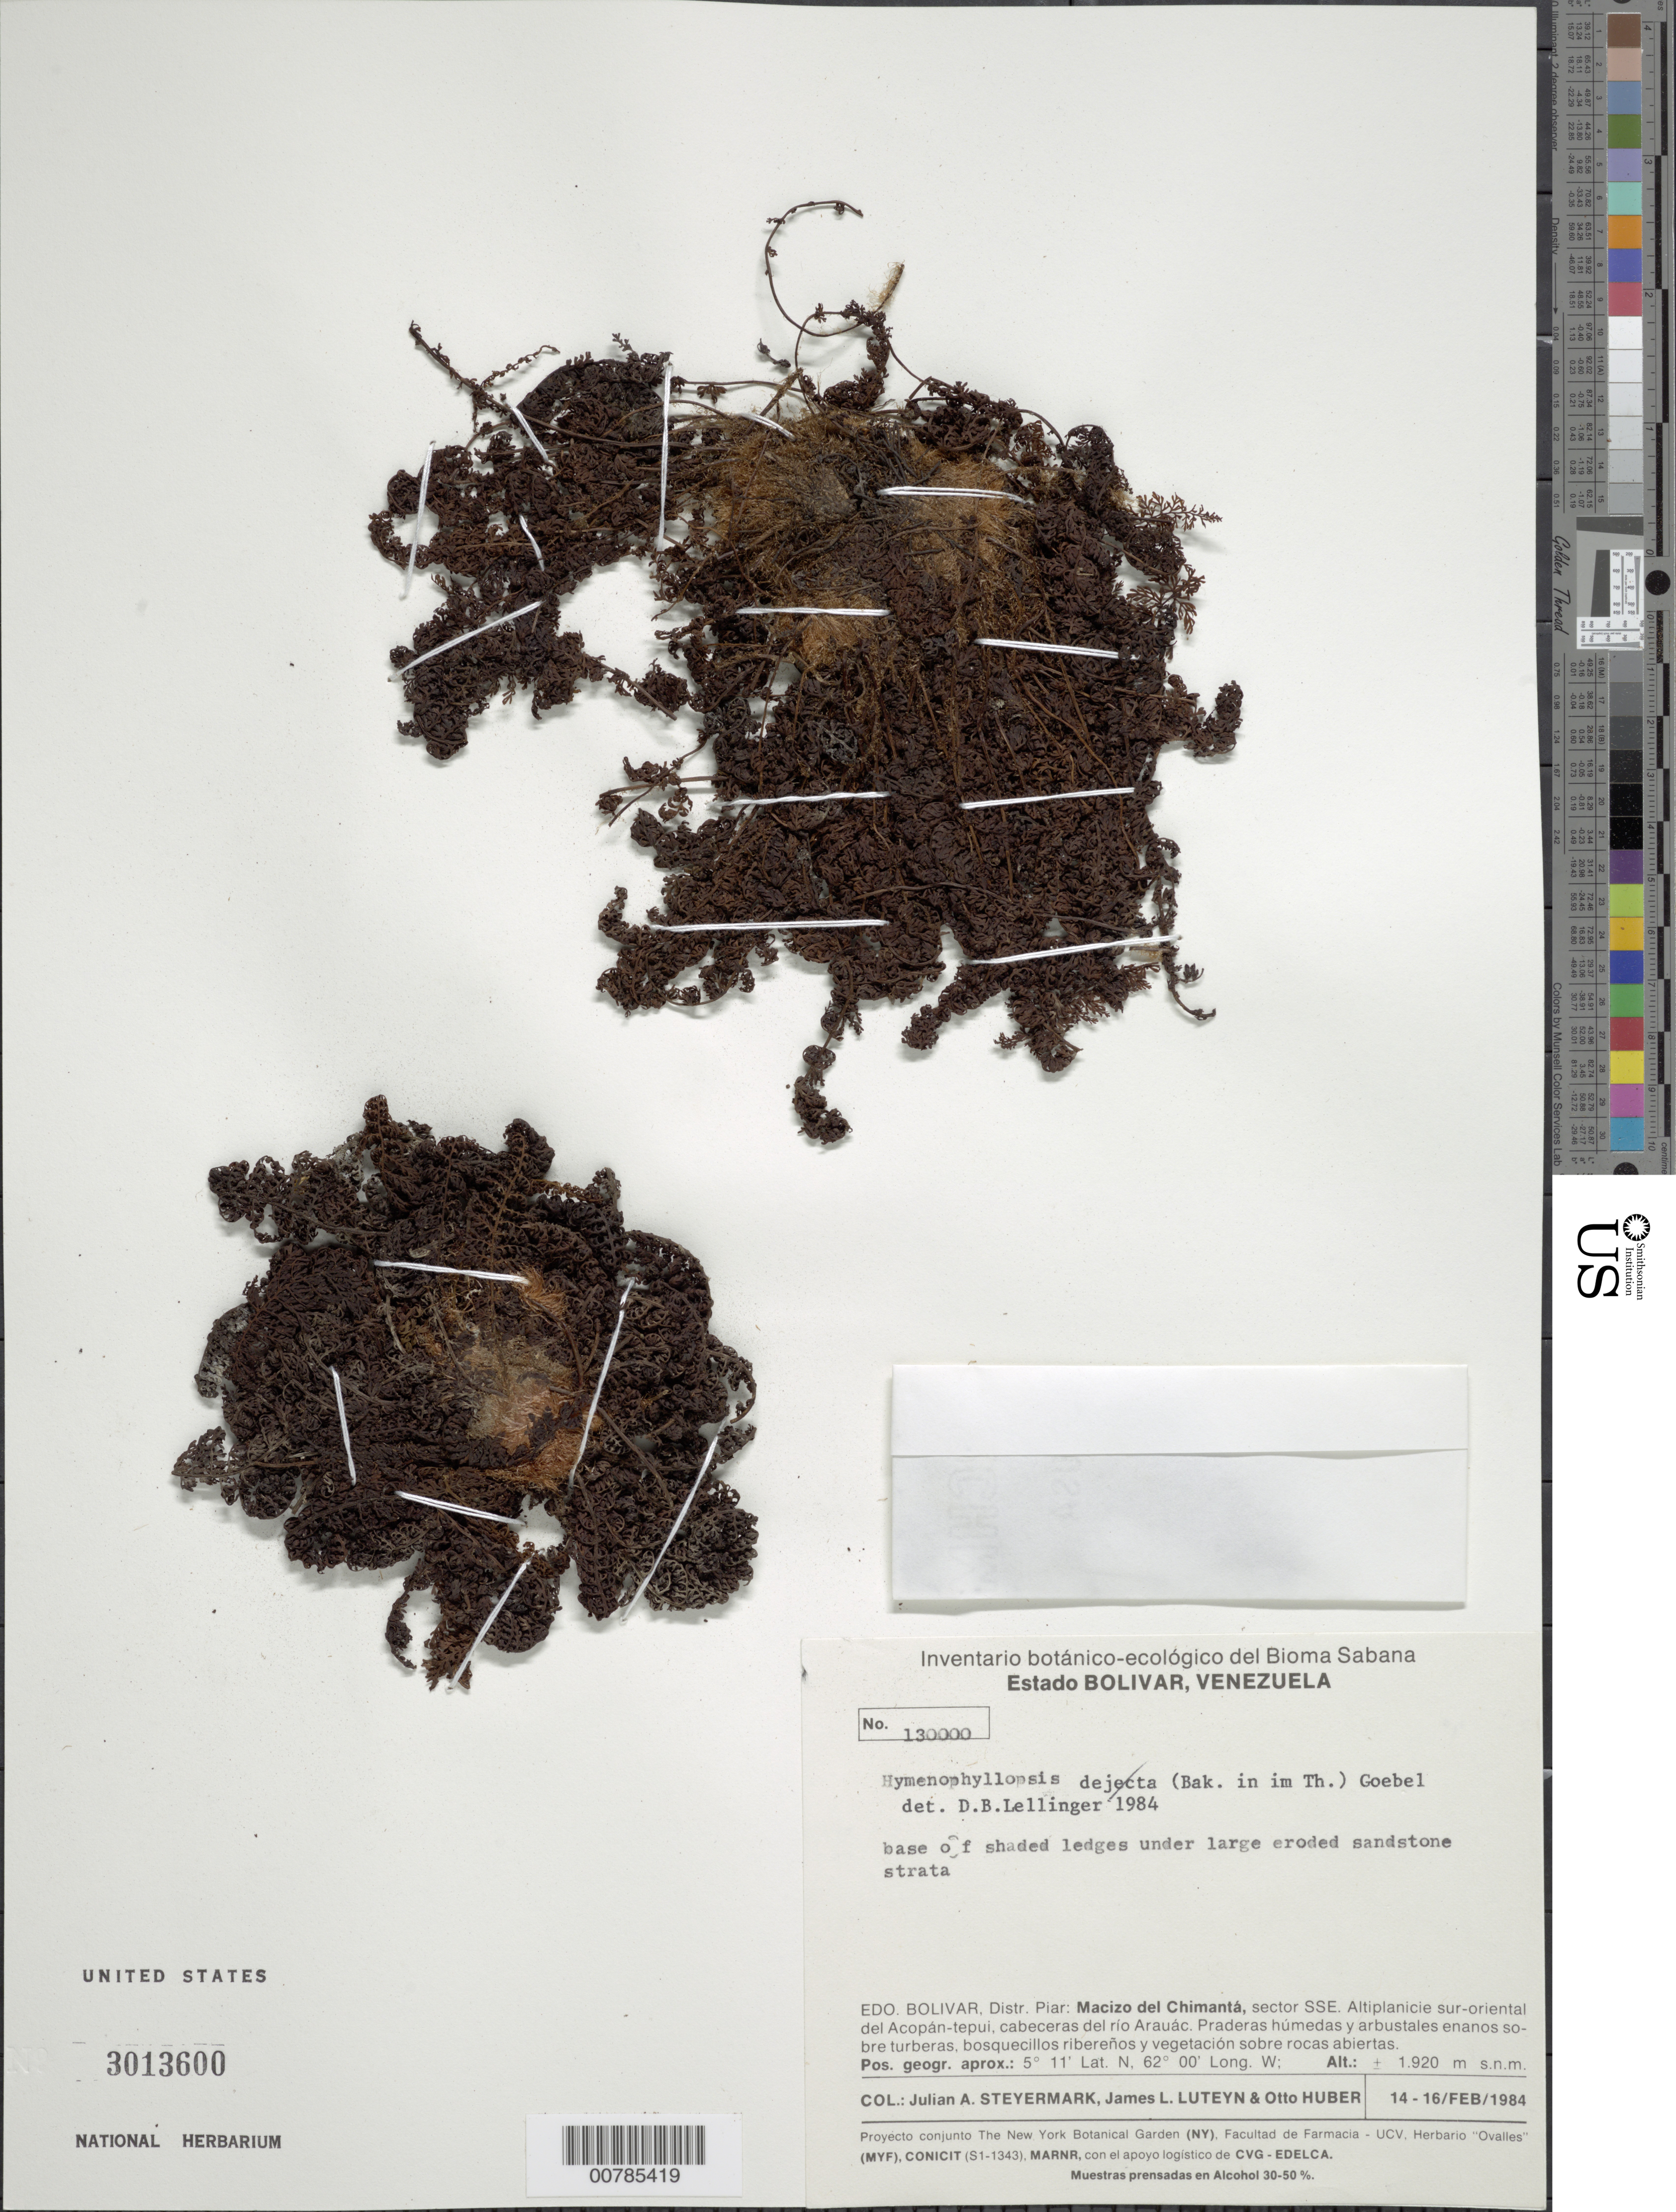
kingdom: Plantae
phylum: Tracheophyta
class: Polypodiopsida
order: Cyatheales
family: Cyatheaceae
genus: Cyathea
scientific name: Cyathea ctenitoides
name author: (Lellinger) Christenh.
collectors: J. Steyermark, J. L. Luteyn & O. Huber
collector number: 130000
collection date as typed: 14-Feb-84 to 16-Feb-84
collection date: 1984-02-14/1984-02-16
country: Venezuela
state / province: Bolívar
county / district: Piar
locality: Macizo del Chimantá, sector SSE. Altiplanicie sur-oriental del Acopán-tepuí, cabeceras del río Arauác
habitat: Base of shaded ledges under large eroded sandstone strata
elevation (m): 1920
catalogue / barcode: US 3013600